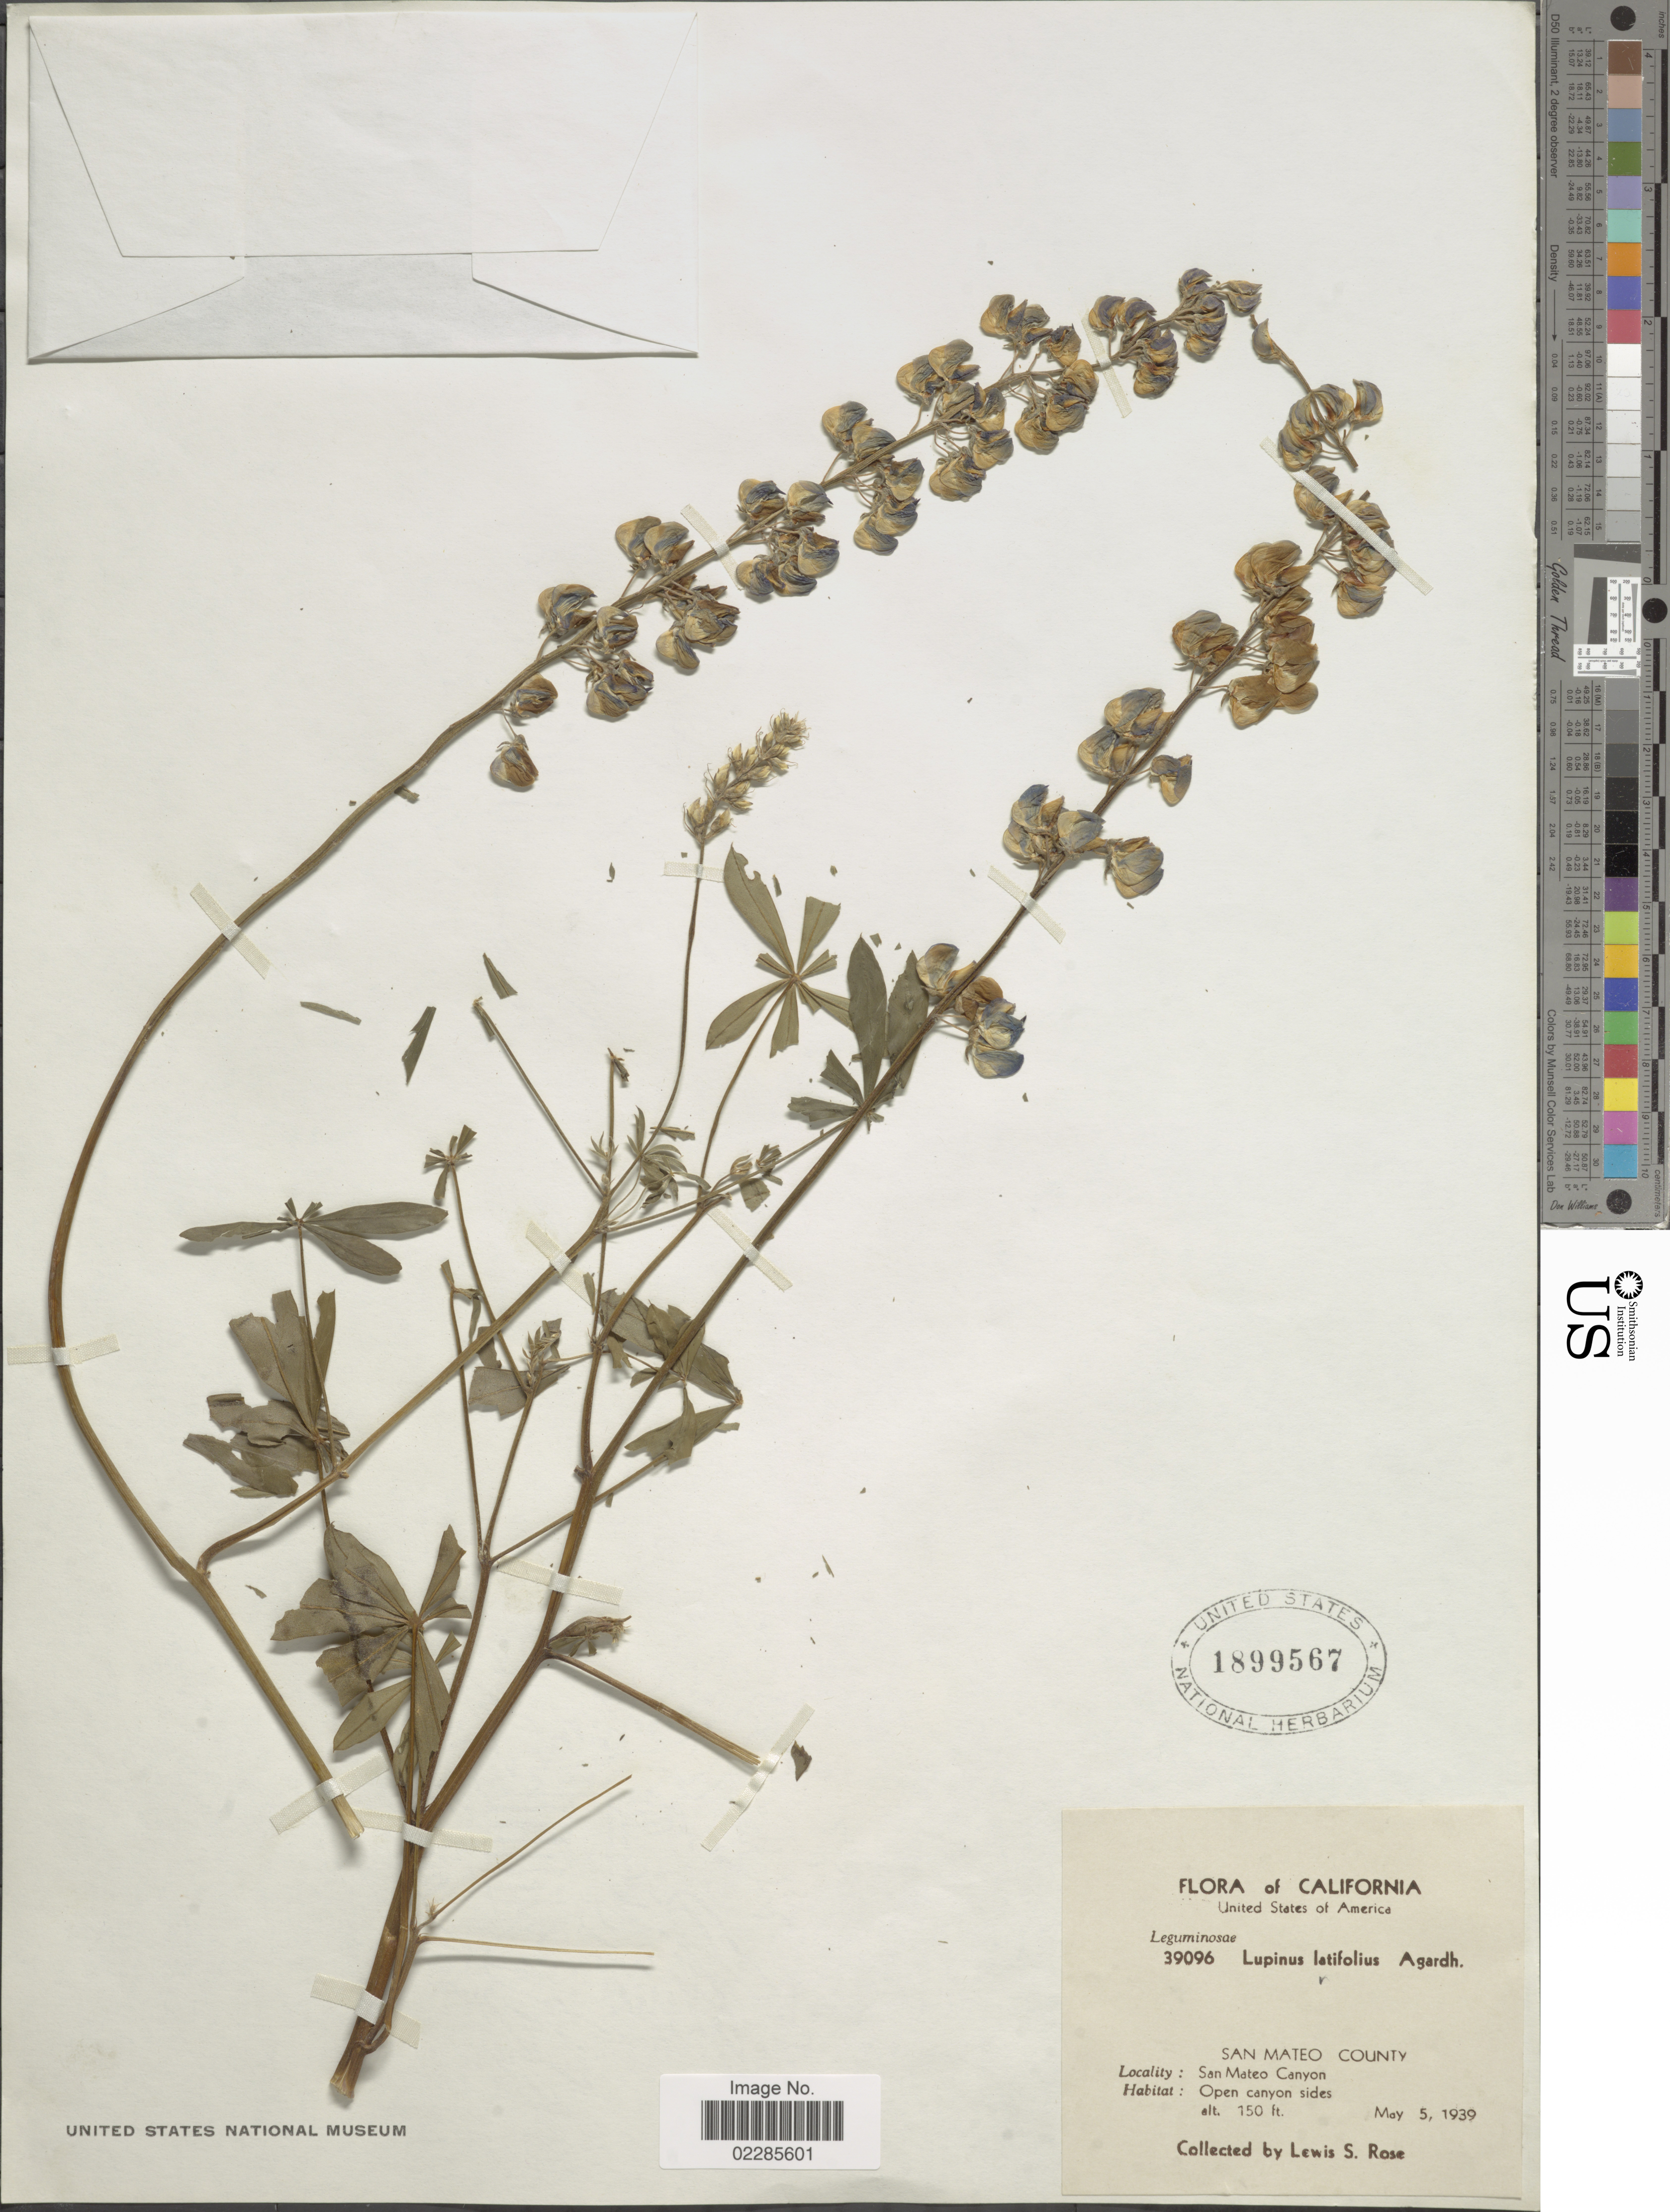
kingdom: Plantae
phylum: Tracheophyta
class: Magnoliopsida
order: Fabales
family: Fabaceae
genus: Lupinus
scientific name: Lupinus latifolius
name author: Lindl. ex J. Agardh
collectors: L. S. Rose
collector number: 39096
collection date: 1939-05-05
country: United States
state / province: California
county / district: San Mateo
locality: San Mateo County, San Mateo Canyon, Open canyon sides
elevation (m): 46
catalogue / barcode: US 1899567